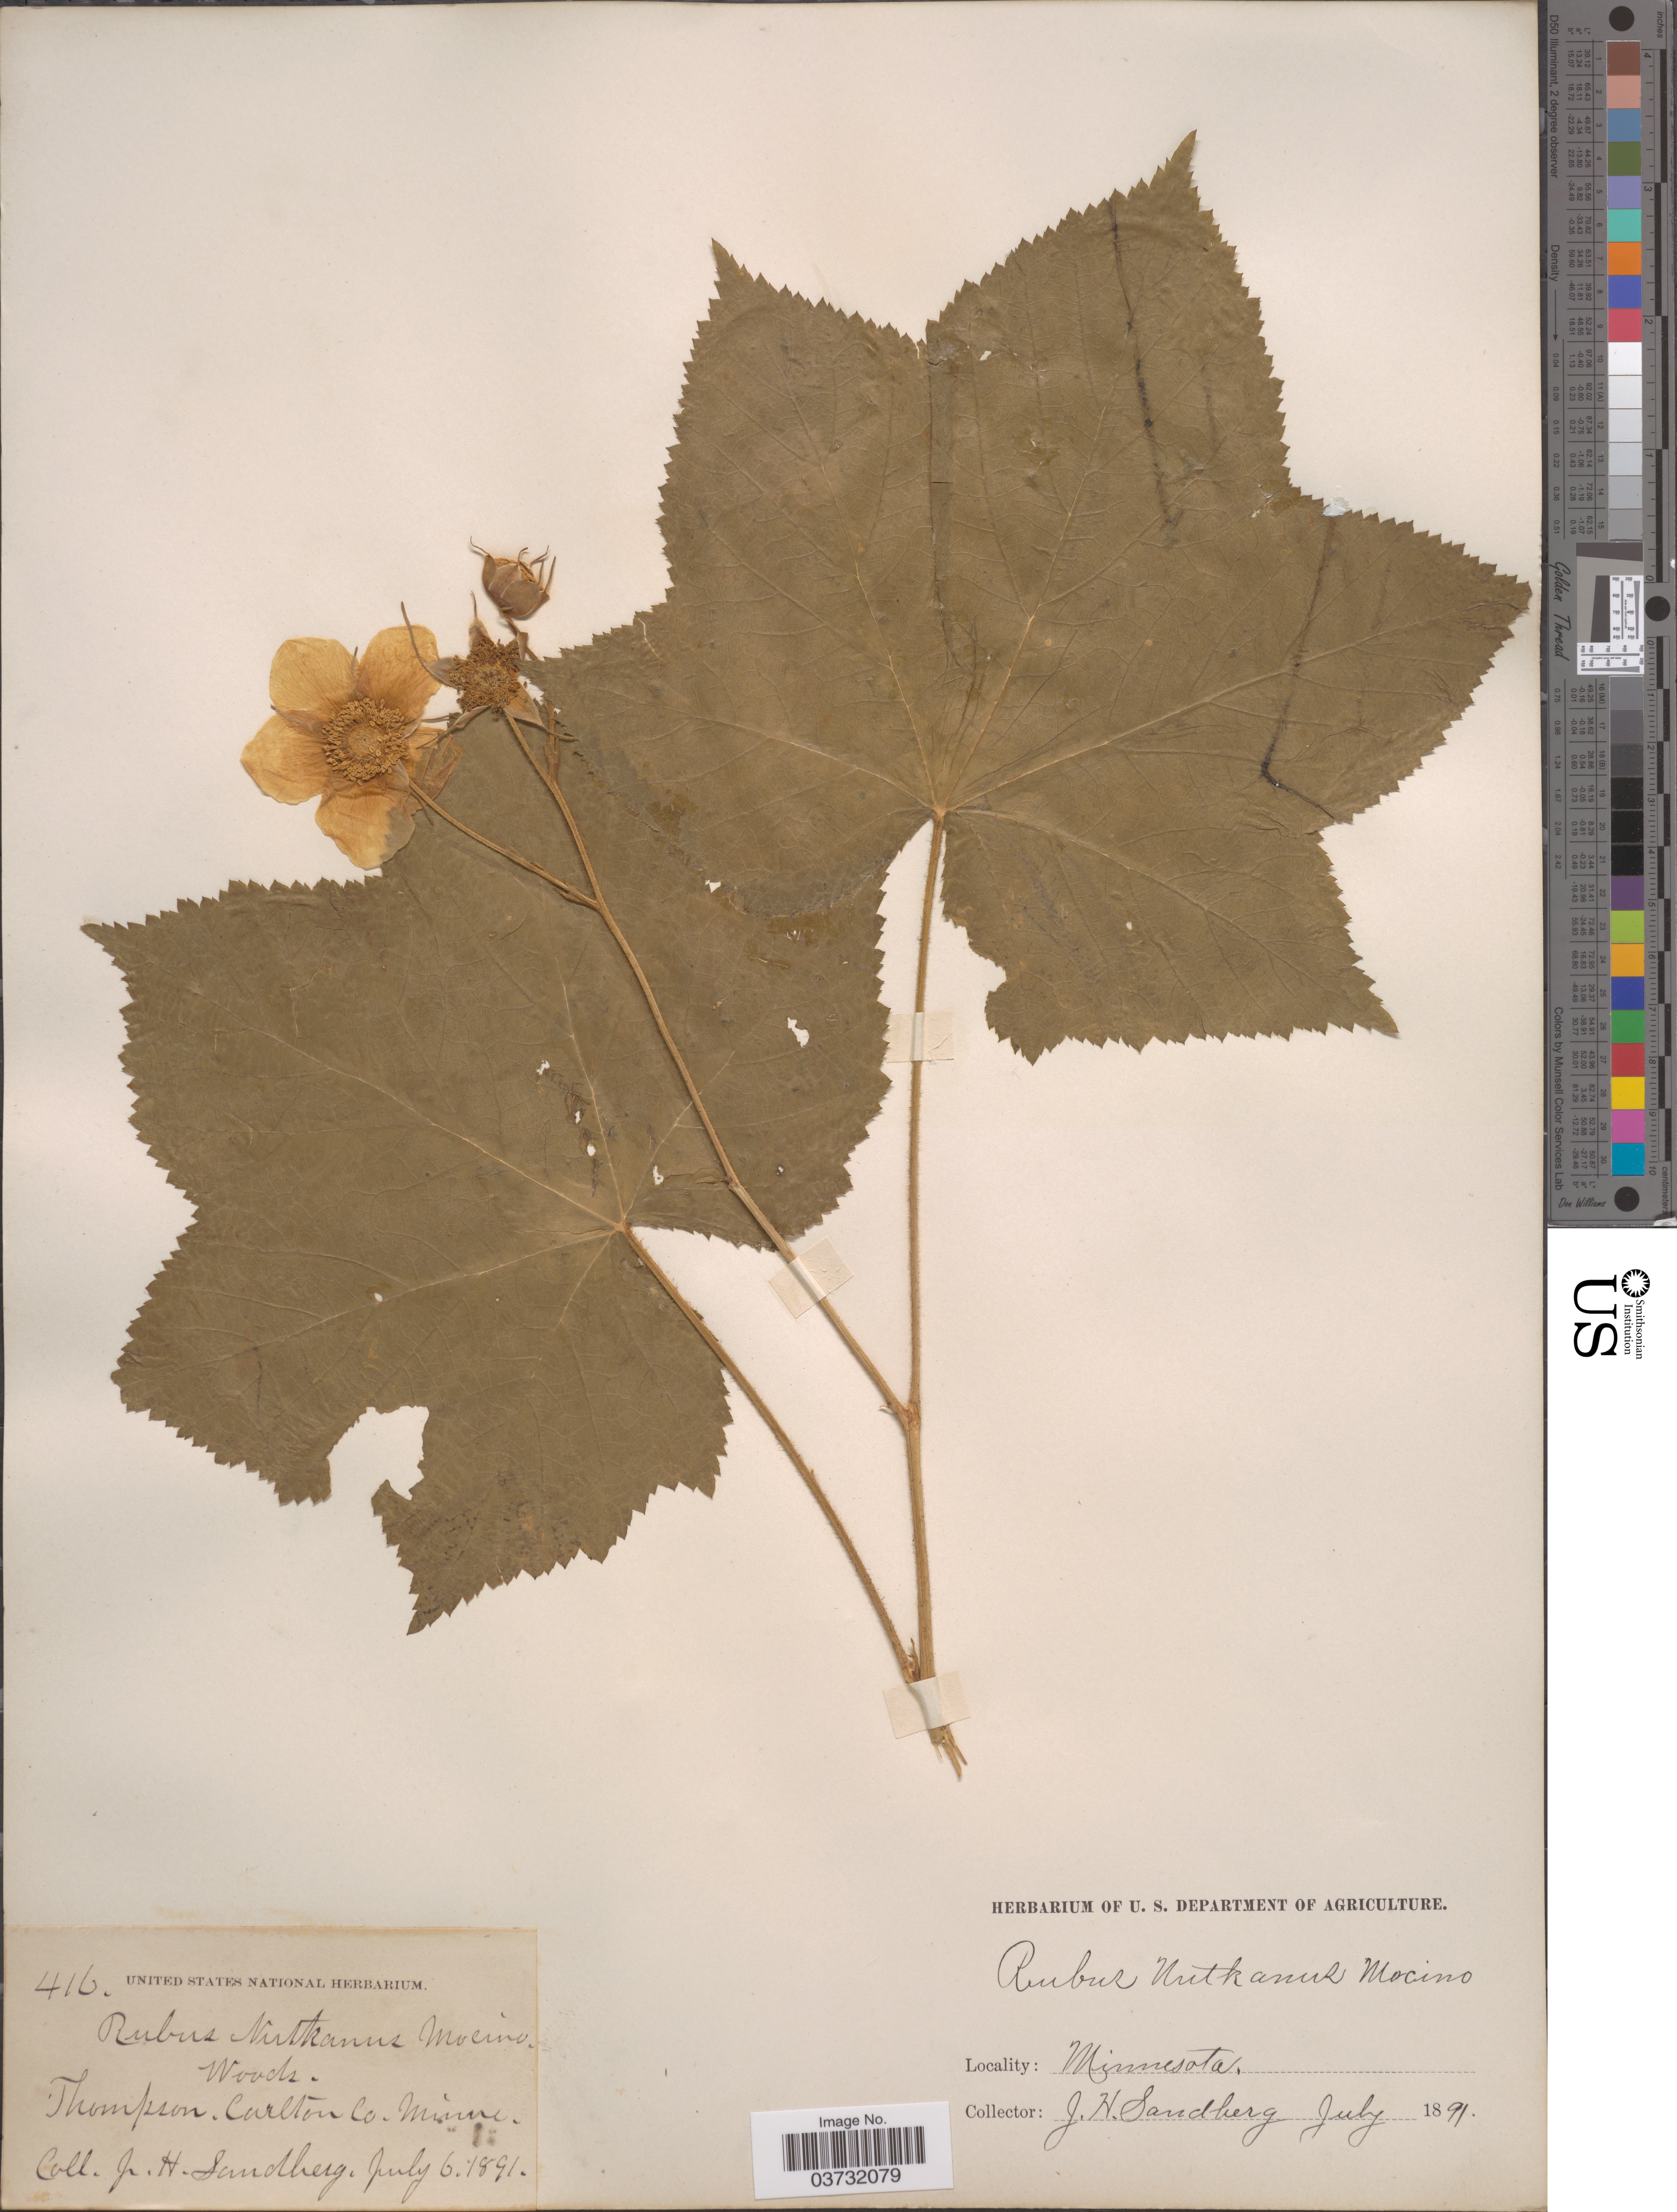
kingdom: Plantae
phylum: Tracheophyta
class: Magnoliopsida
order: Rosales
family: Rosaceae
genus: Rubus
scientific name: Rubus parviflorus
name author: Nutt.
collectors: J. H. Sandberg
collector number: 416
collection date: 1891-07-06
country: United States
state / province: Minnesota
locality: Thompson, Carlton Co.